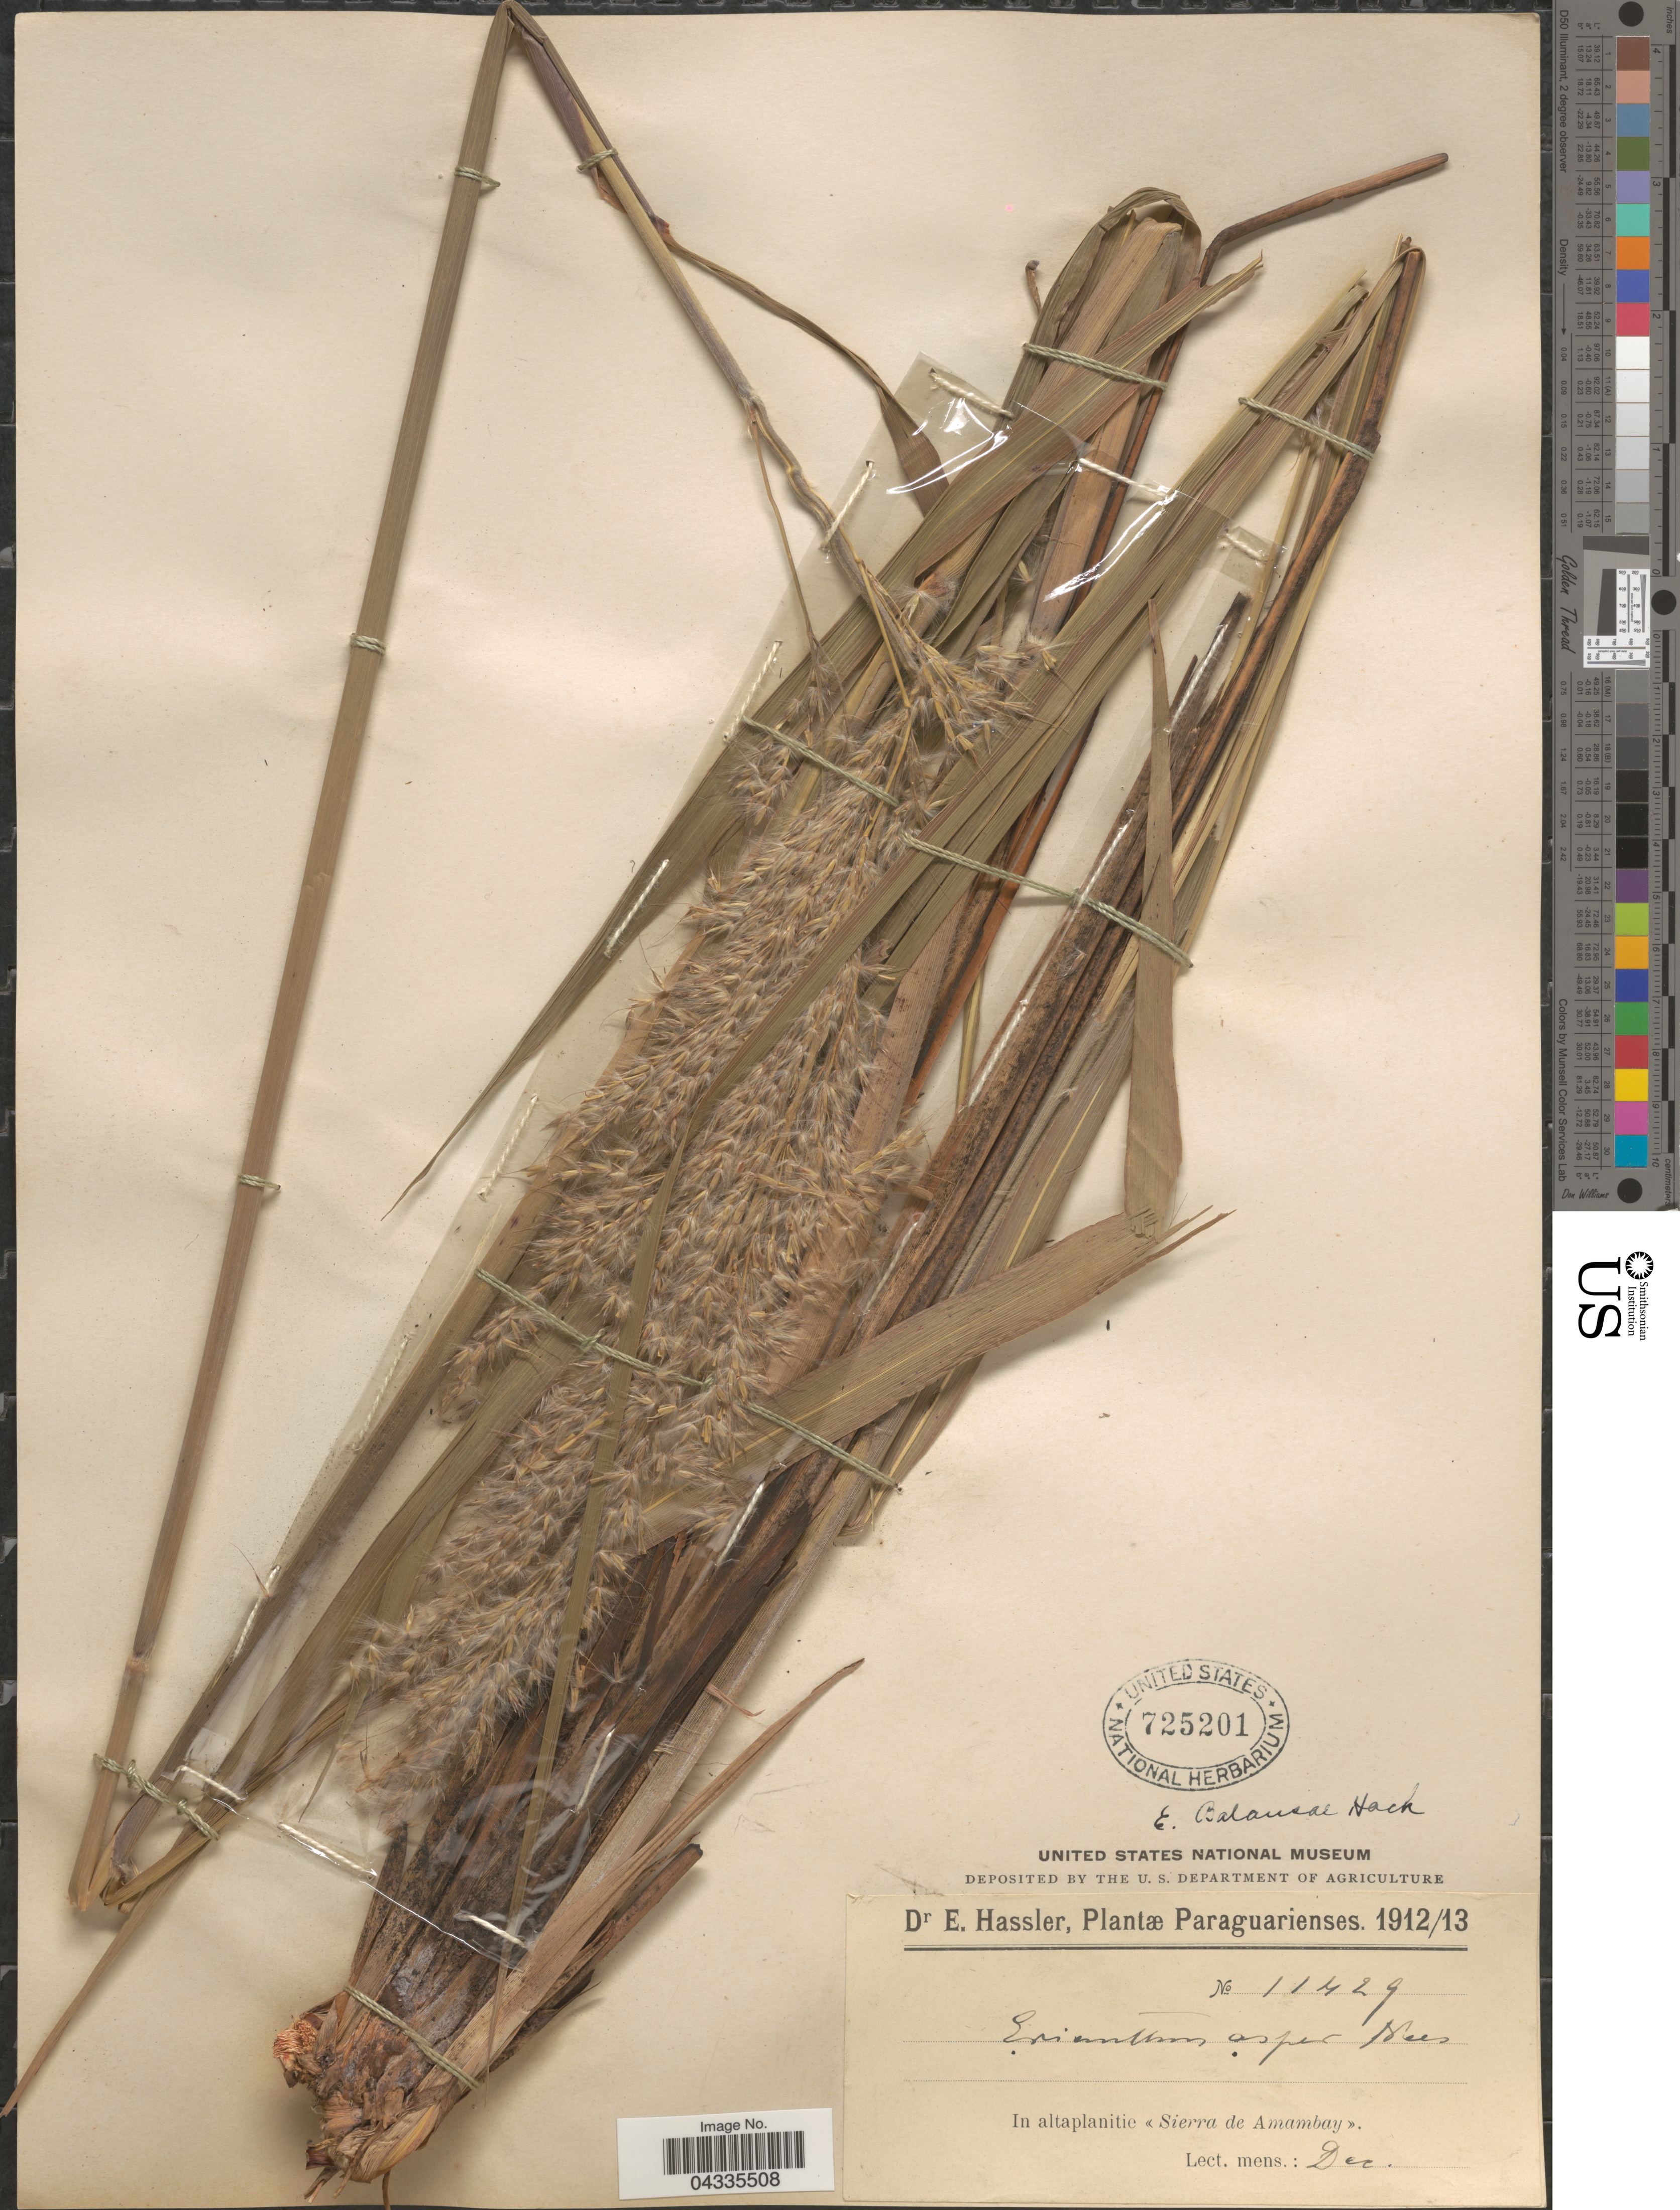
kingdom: Plantae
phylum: Tracheophyta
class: Liliopsida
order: Poales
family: Poaceae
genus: Erianthus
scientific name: Erianthus trinii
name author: Hack.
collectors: E. Hassler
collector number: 11429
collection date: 1912-12/1913-12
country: Paraguay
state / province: Amambay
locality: In altaplanitie «Sierra de Amambay».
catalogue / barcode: US 725201